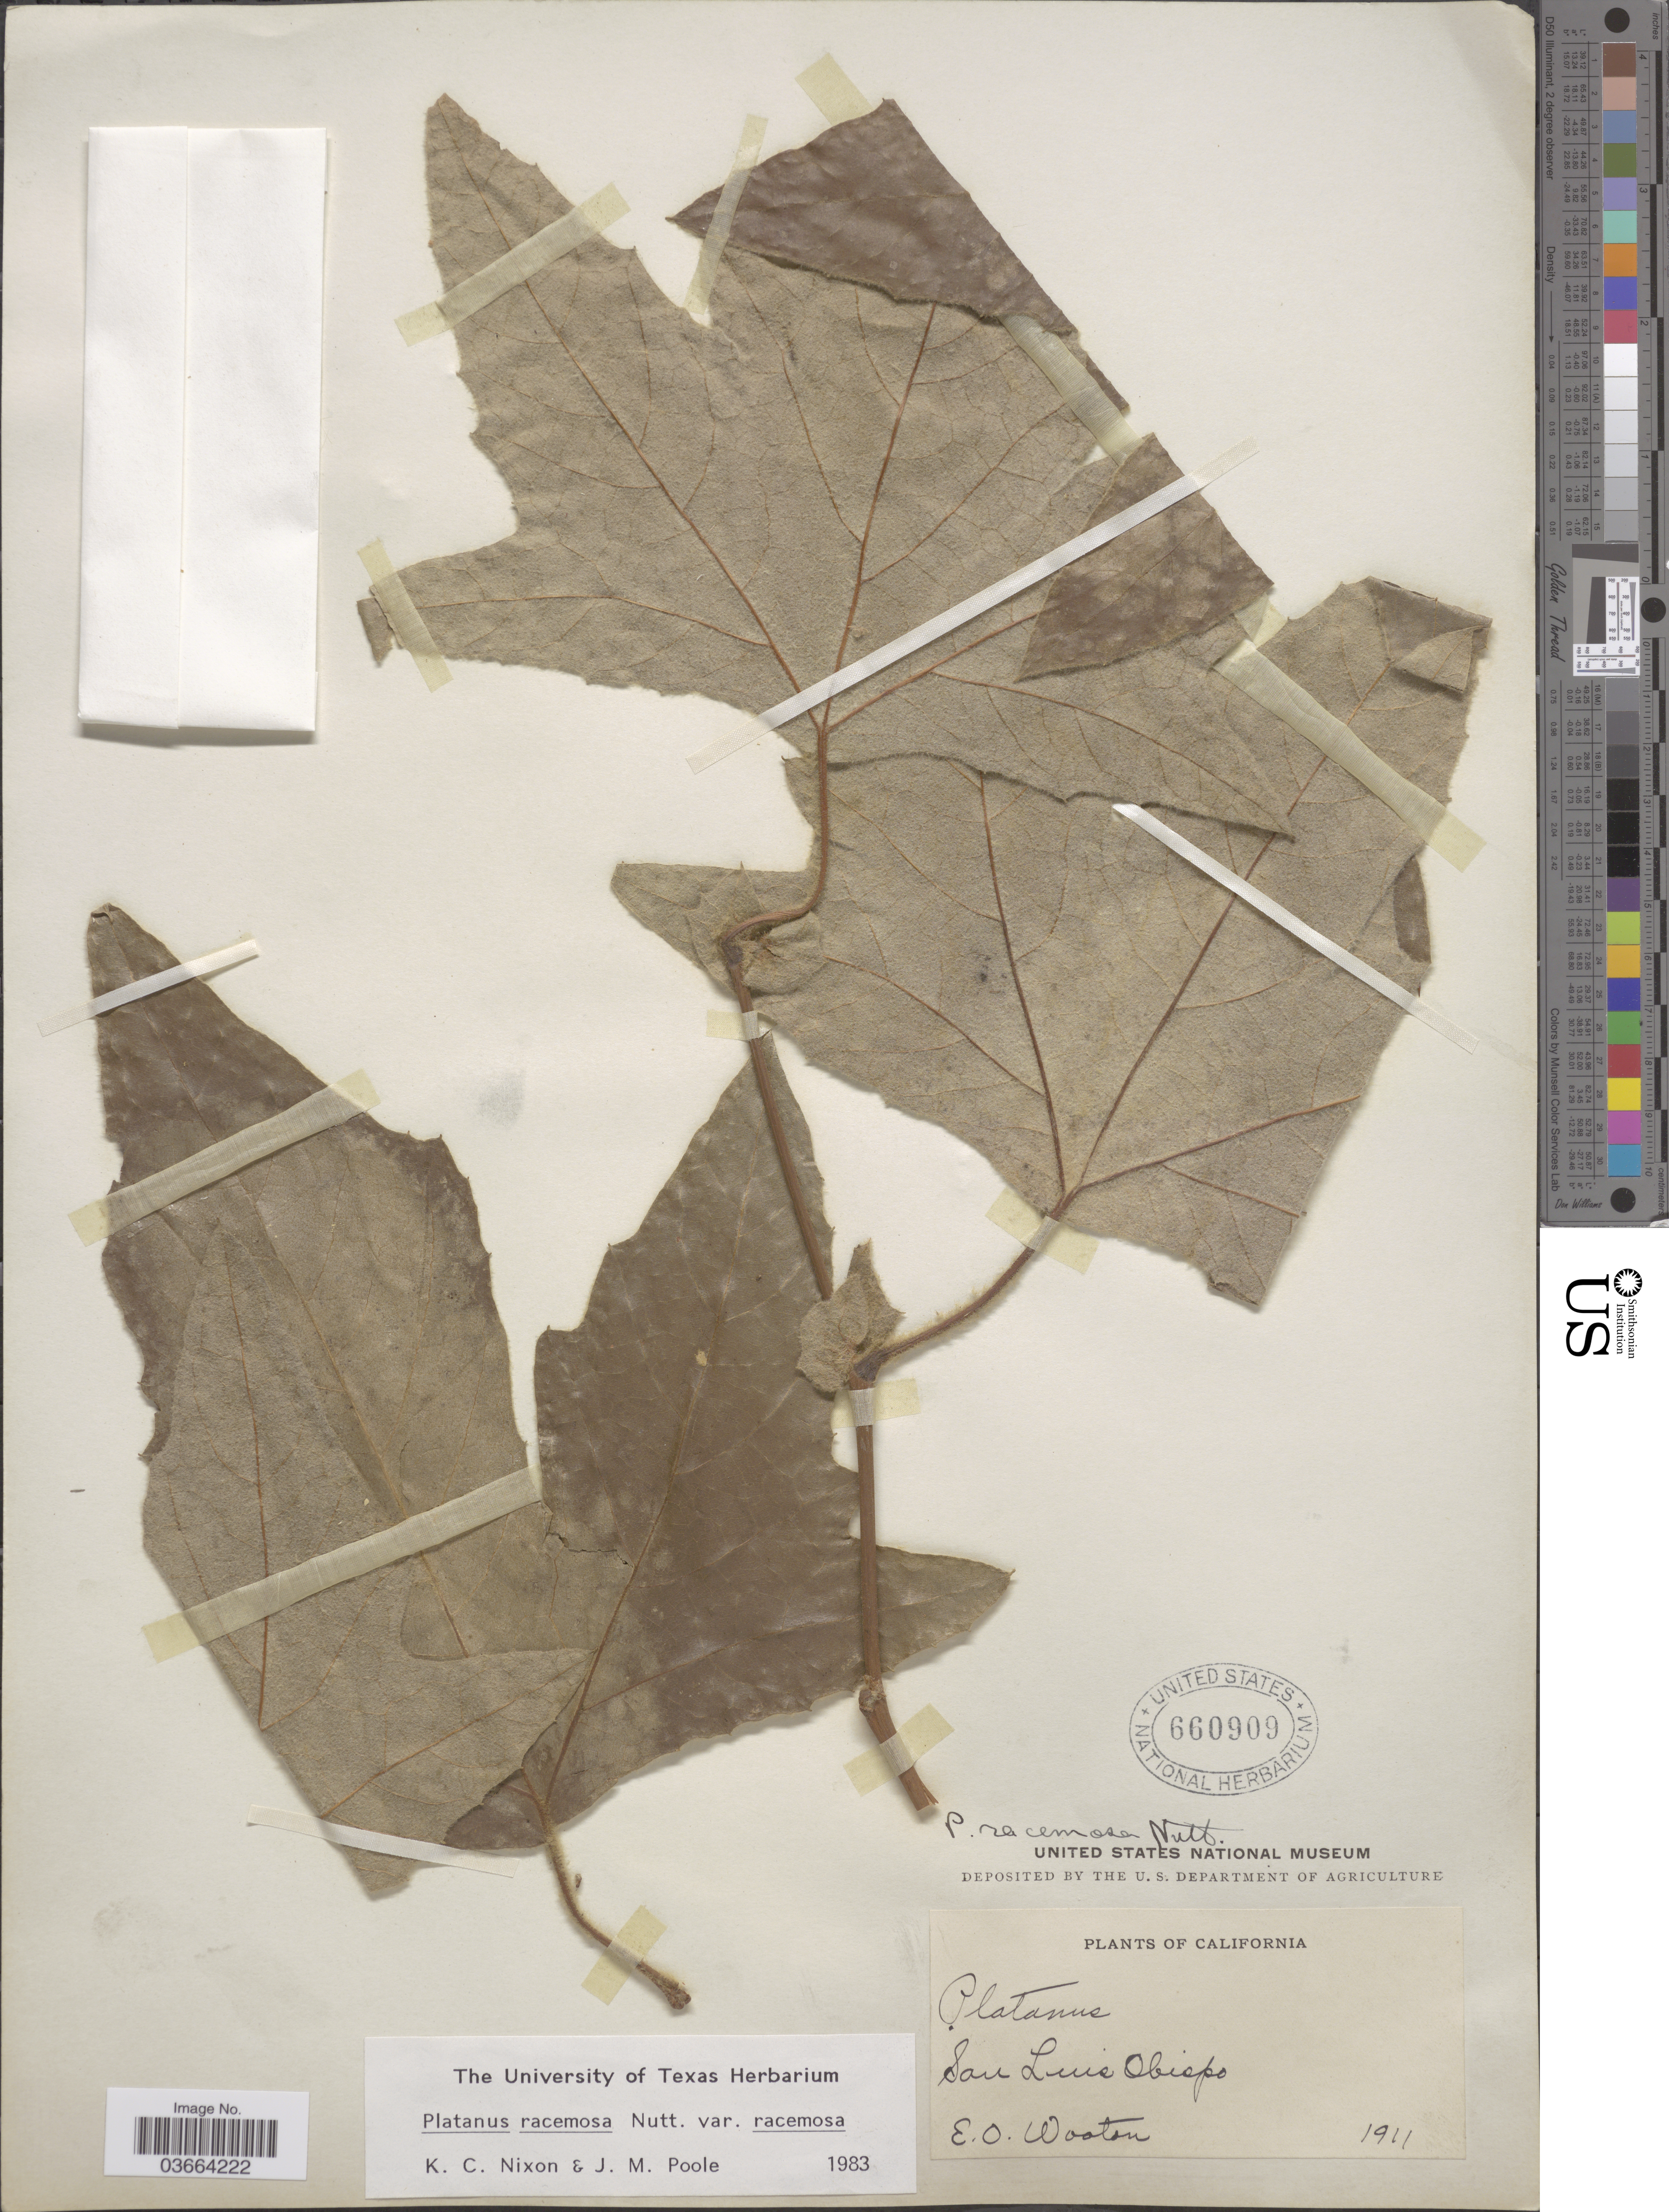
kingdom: Plantae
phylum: Tracheophyta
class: Magnoliopsida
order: Proteales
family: Platanaceae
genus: Platanus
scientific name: Platanus racemosa var. racemosa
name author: Nutt.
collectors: E. O. Wooton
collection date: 1911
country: United States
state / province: California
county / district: San Luis Obispo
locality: San Luis Obispo.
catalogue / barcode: US 660909